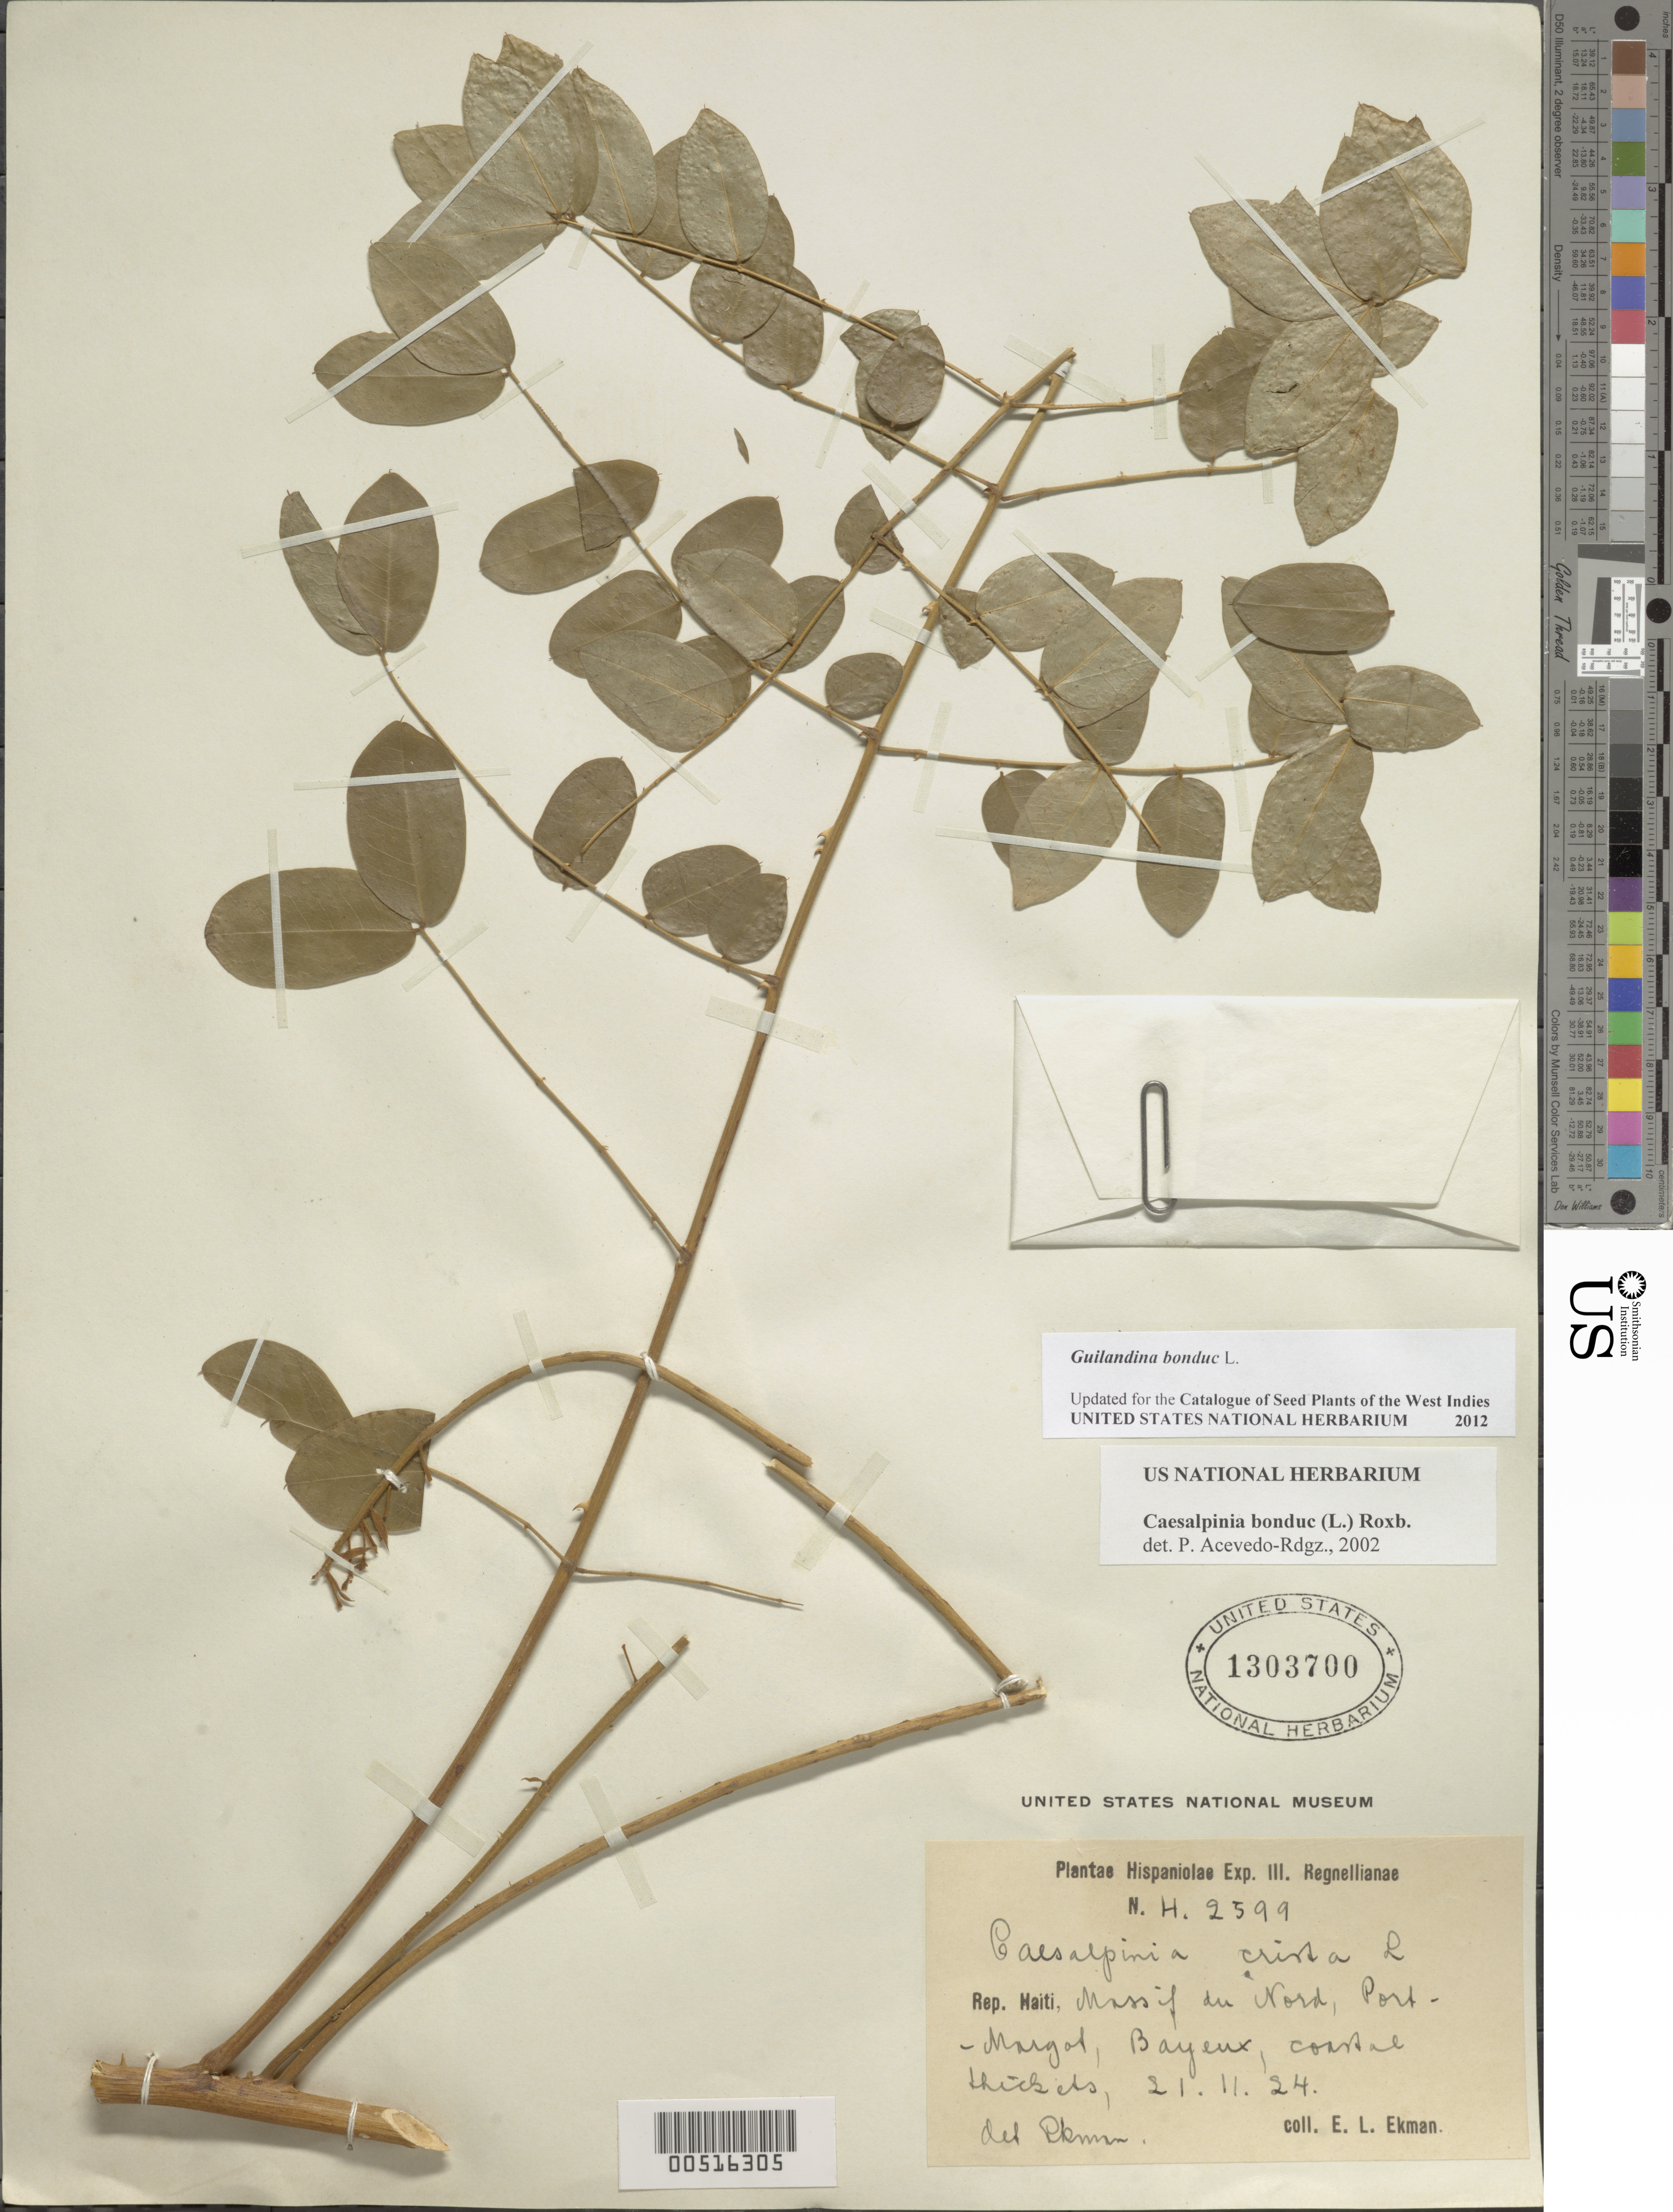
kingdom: Plantae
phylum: Tracheophyta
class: Magnoliopsida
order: Fabales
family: Fabaceae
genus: Guilandina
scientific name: Guilandina bonduc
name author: L.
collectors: E. L. Ekman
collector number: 2599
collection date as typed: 21 Nov 1924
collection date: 1924-11-21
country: Haiti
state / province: Nord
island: Hispaniola Island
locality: Port margot bayeux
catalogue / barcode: US 1303700